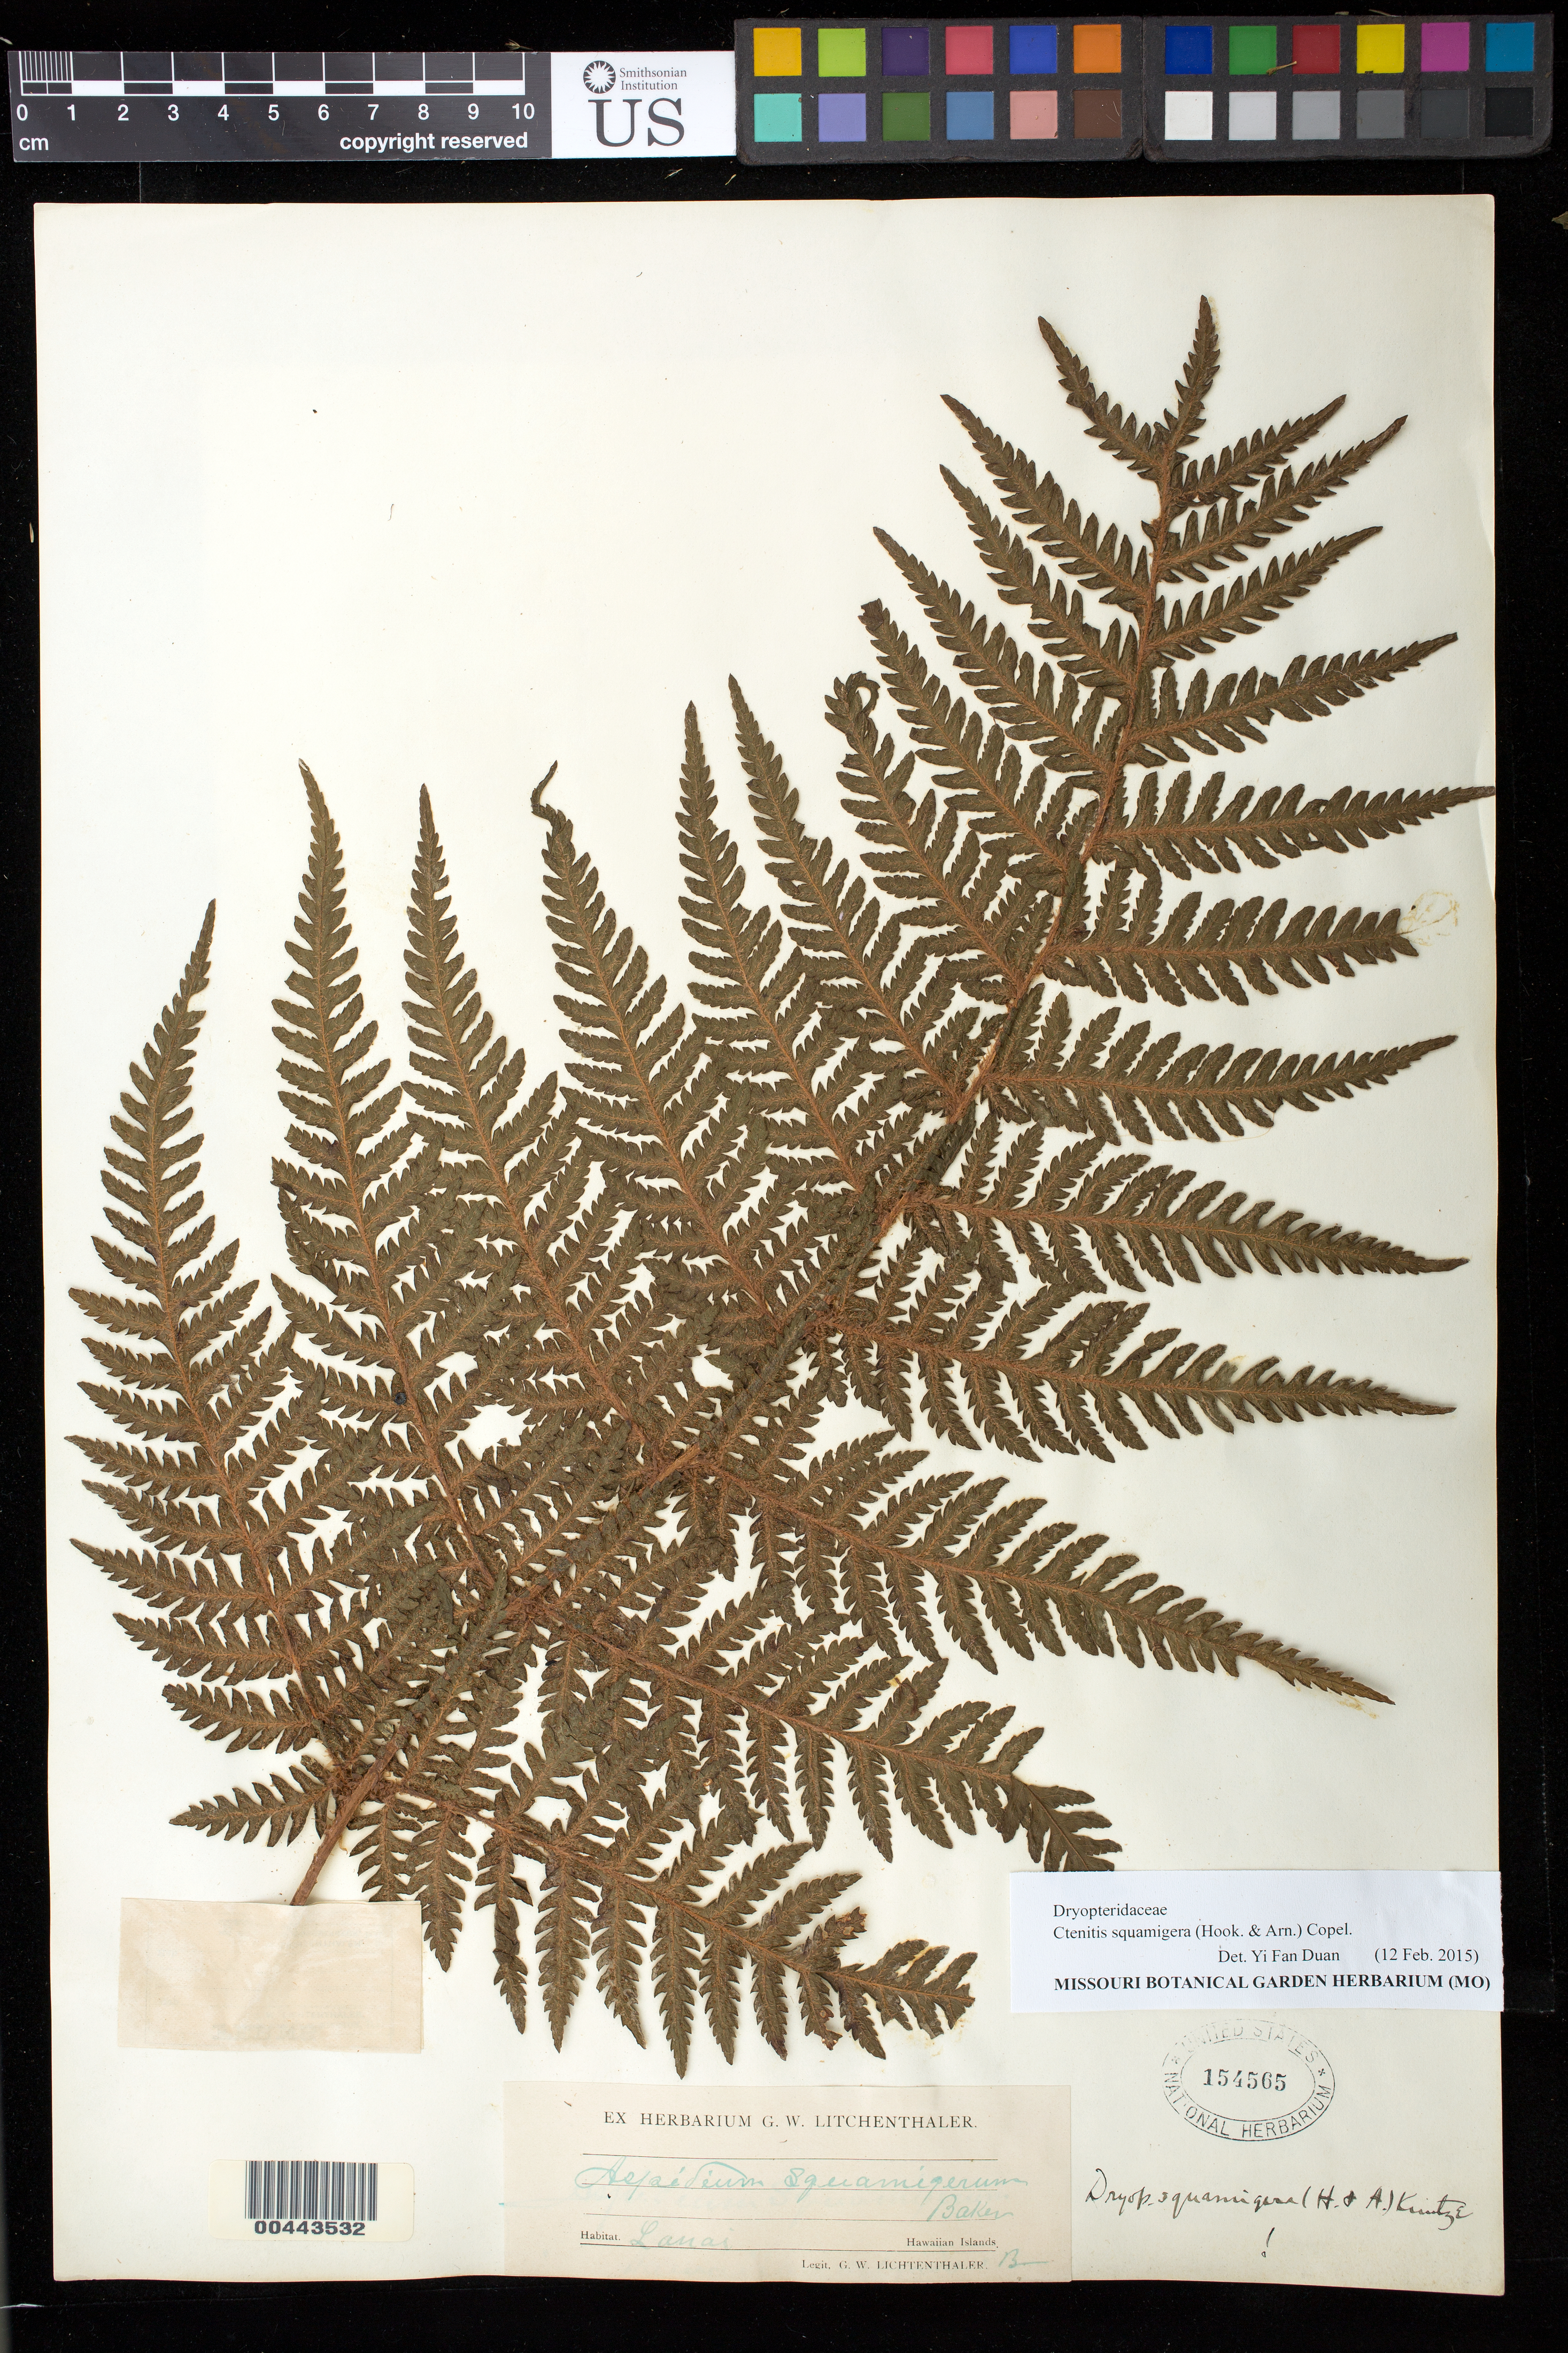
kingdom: Plantae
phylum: Tracheophyta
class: Polypodiopsida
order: Polypodiales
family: Dryopteridaceae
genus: Ctenitis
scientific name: Ctenitis squamigera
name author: (Hook. & Arn.) Copel.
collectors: G. Lichtenthaler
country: United States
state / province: Hawaii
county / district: Kauai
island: Kaua'i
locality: Hawaiian Islands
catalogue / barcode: US 154565